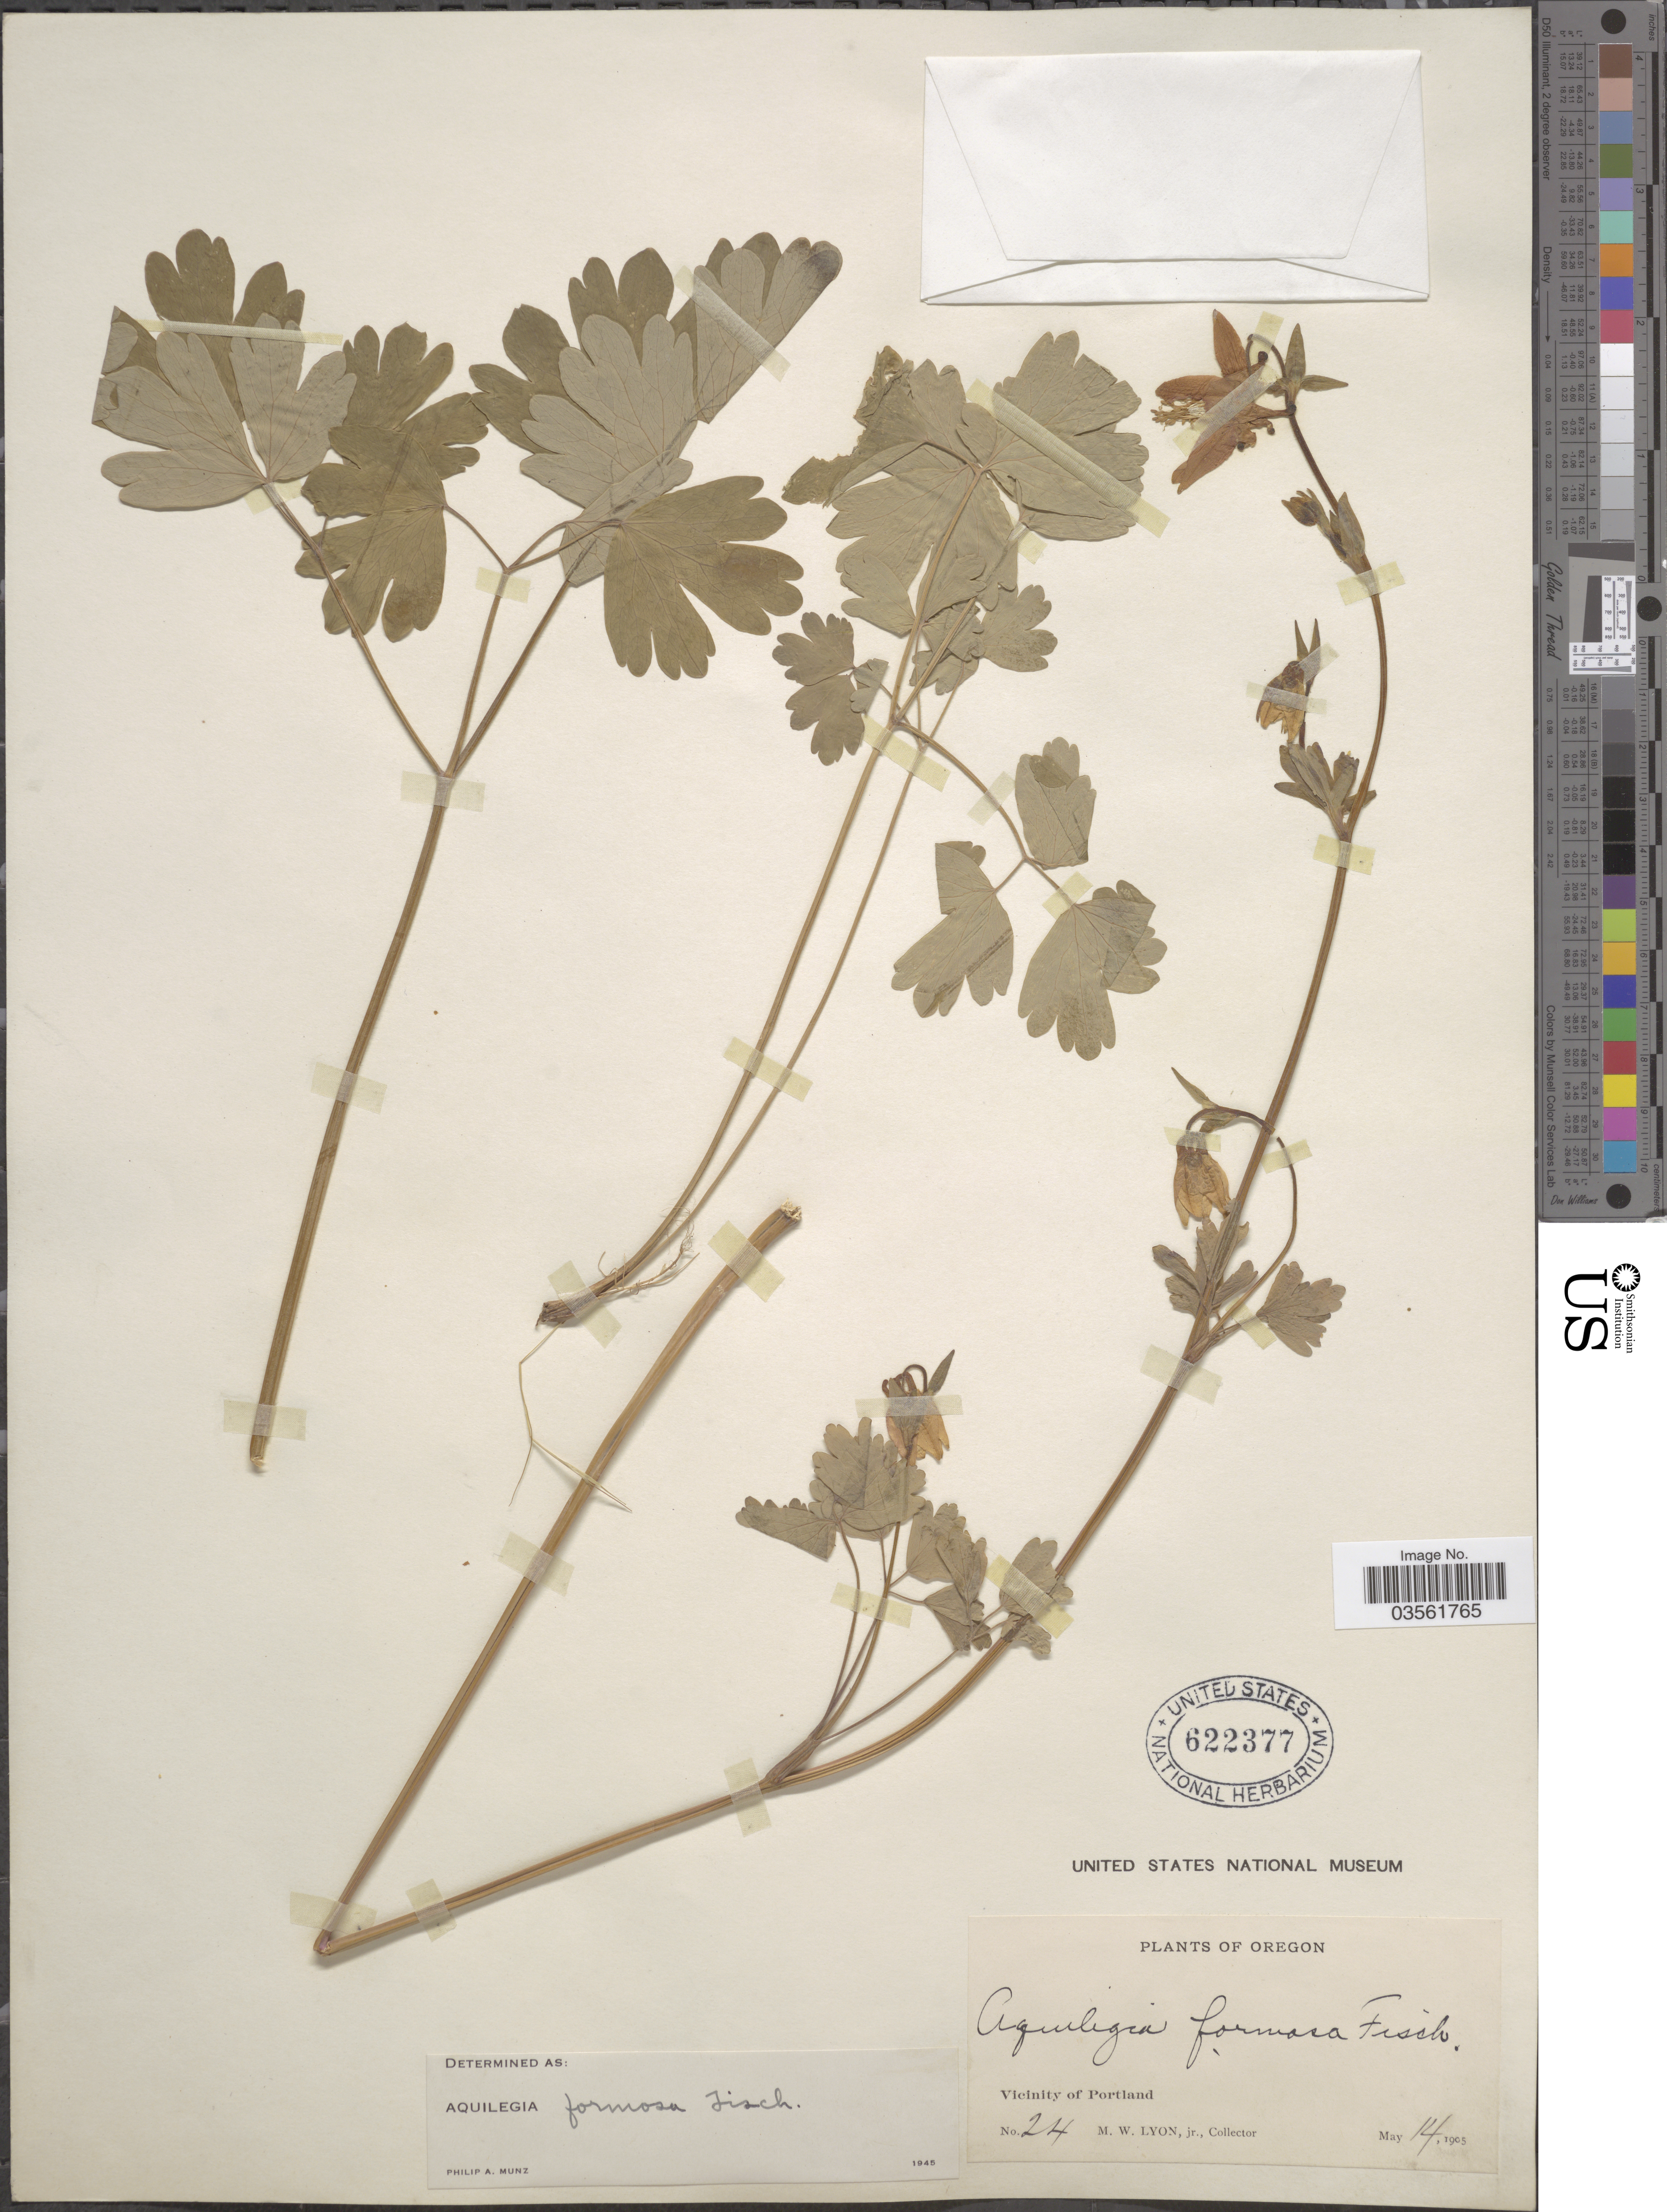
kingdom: Plantae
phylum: Tracheophyta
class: Magnoliopsida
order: Ranunculales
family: Ranunculaceae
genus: Aquilegia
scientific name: Aquilegia formosa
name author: Fisch. ex DC.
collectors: M. Lyon Jr.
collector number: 24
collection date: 1905-05-14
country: United States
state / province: Oregon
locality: Vicinity of Portland.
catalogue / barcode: US 622377